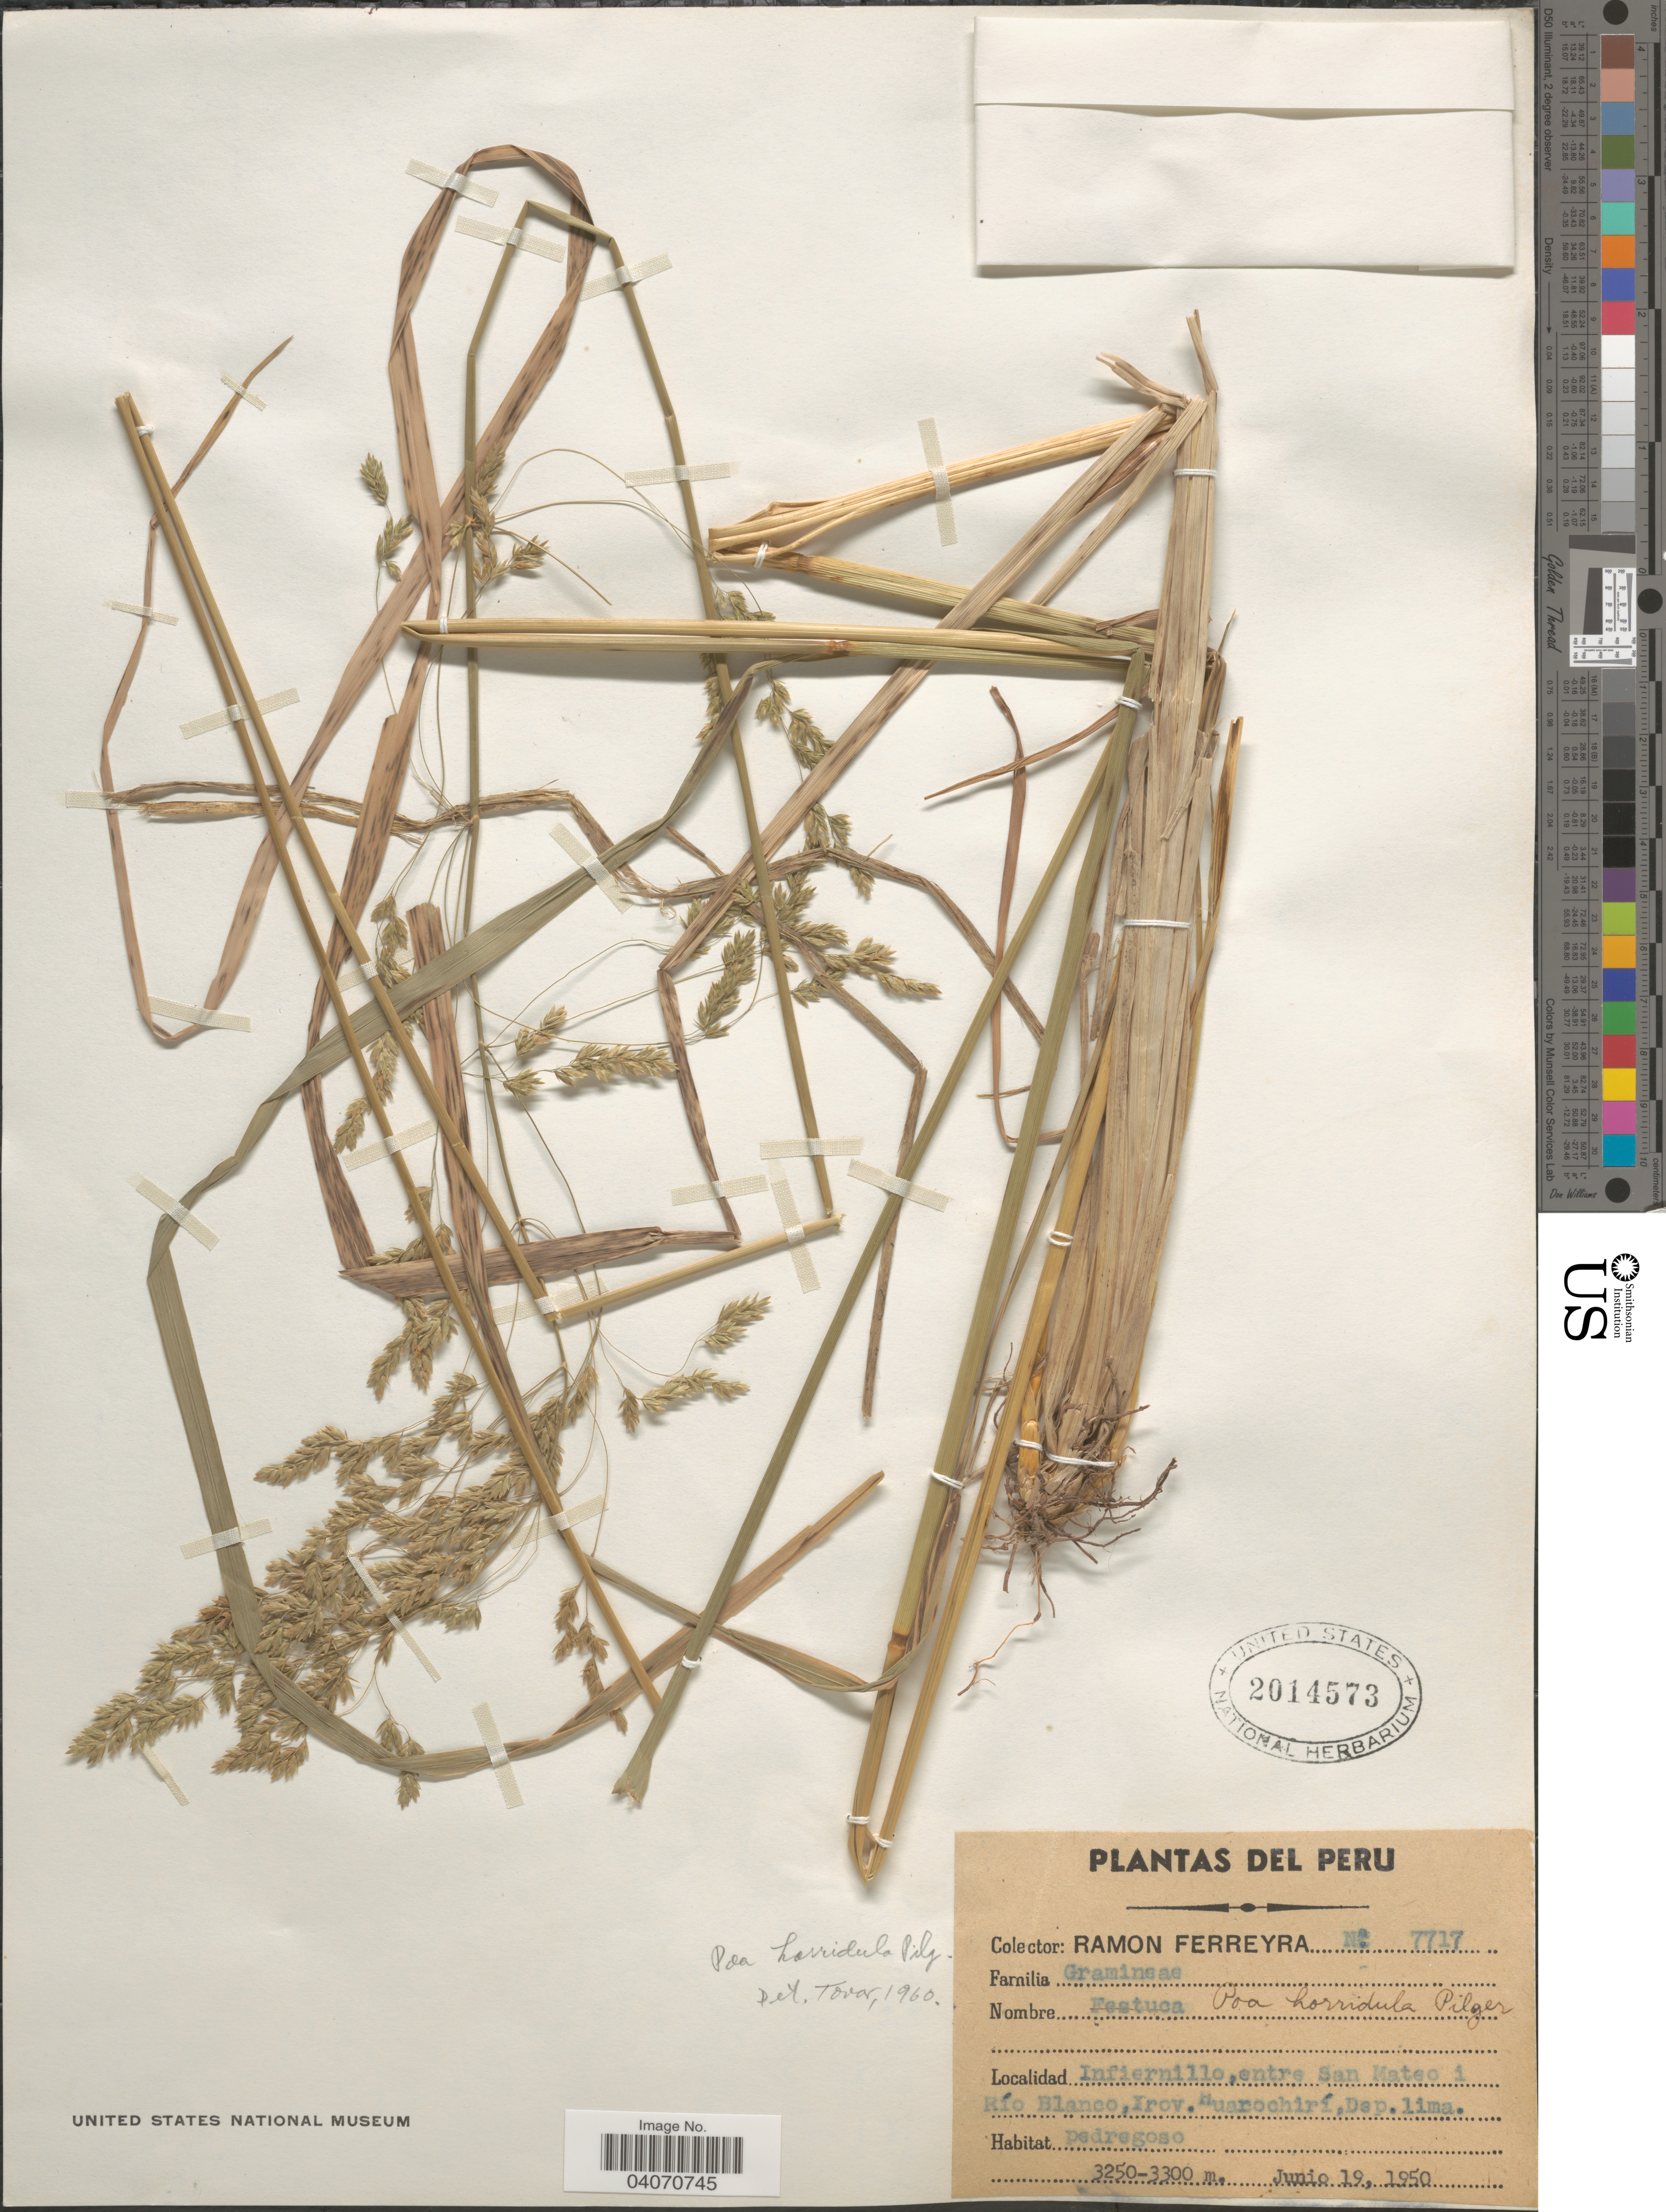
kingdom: Plantae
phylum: Tracheophyta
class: Liliopsida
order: Poales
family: Poaceae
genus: Poa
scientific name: Poa horridula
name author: Pilg.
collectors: R. A. Ferreyra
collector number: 7717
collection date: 1950-06-19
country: Peru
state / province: Lima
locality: Infiernillo, entre San Mateo i Rio Blanco, Prov. de Huarochirí, Dep. lima.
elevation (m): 3250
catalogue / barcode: US 2014573